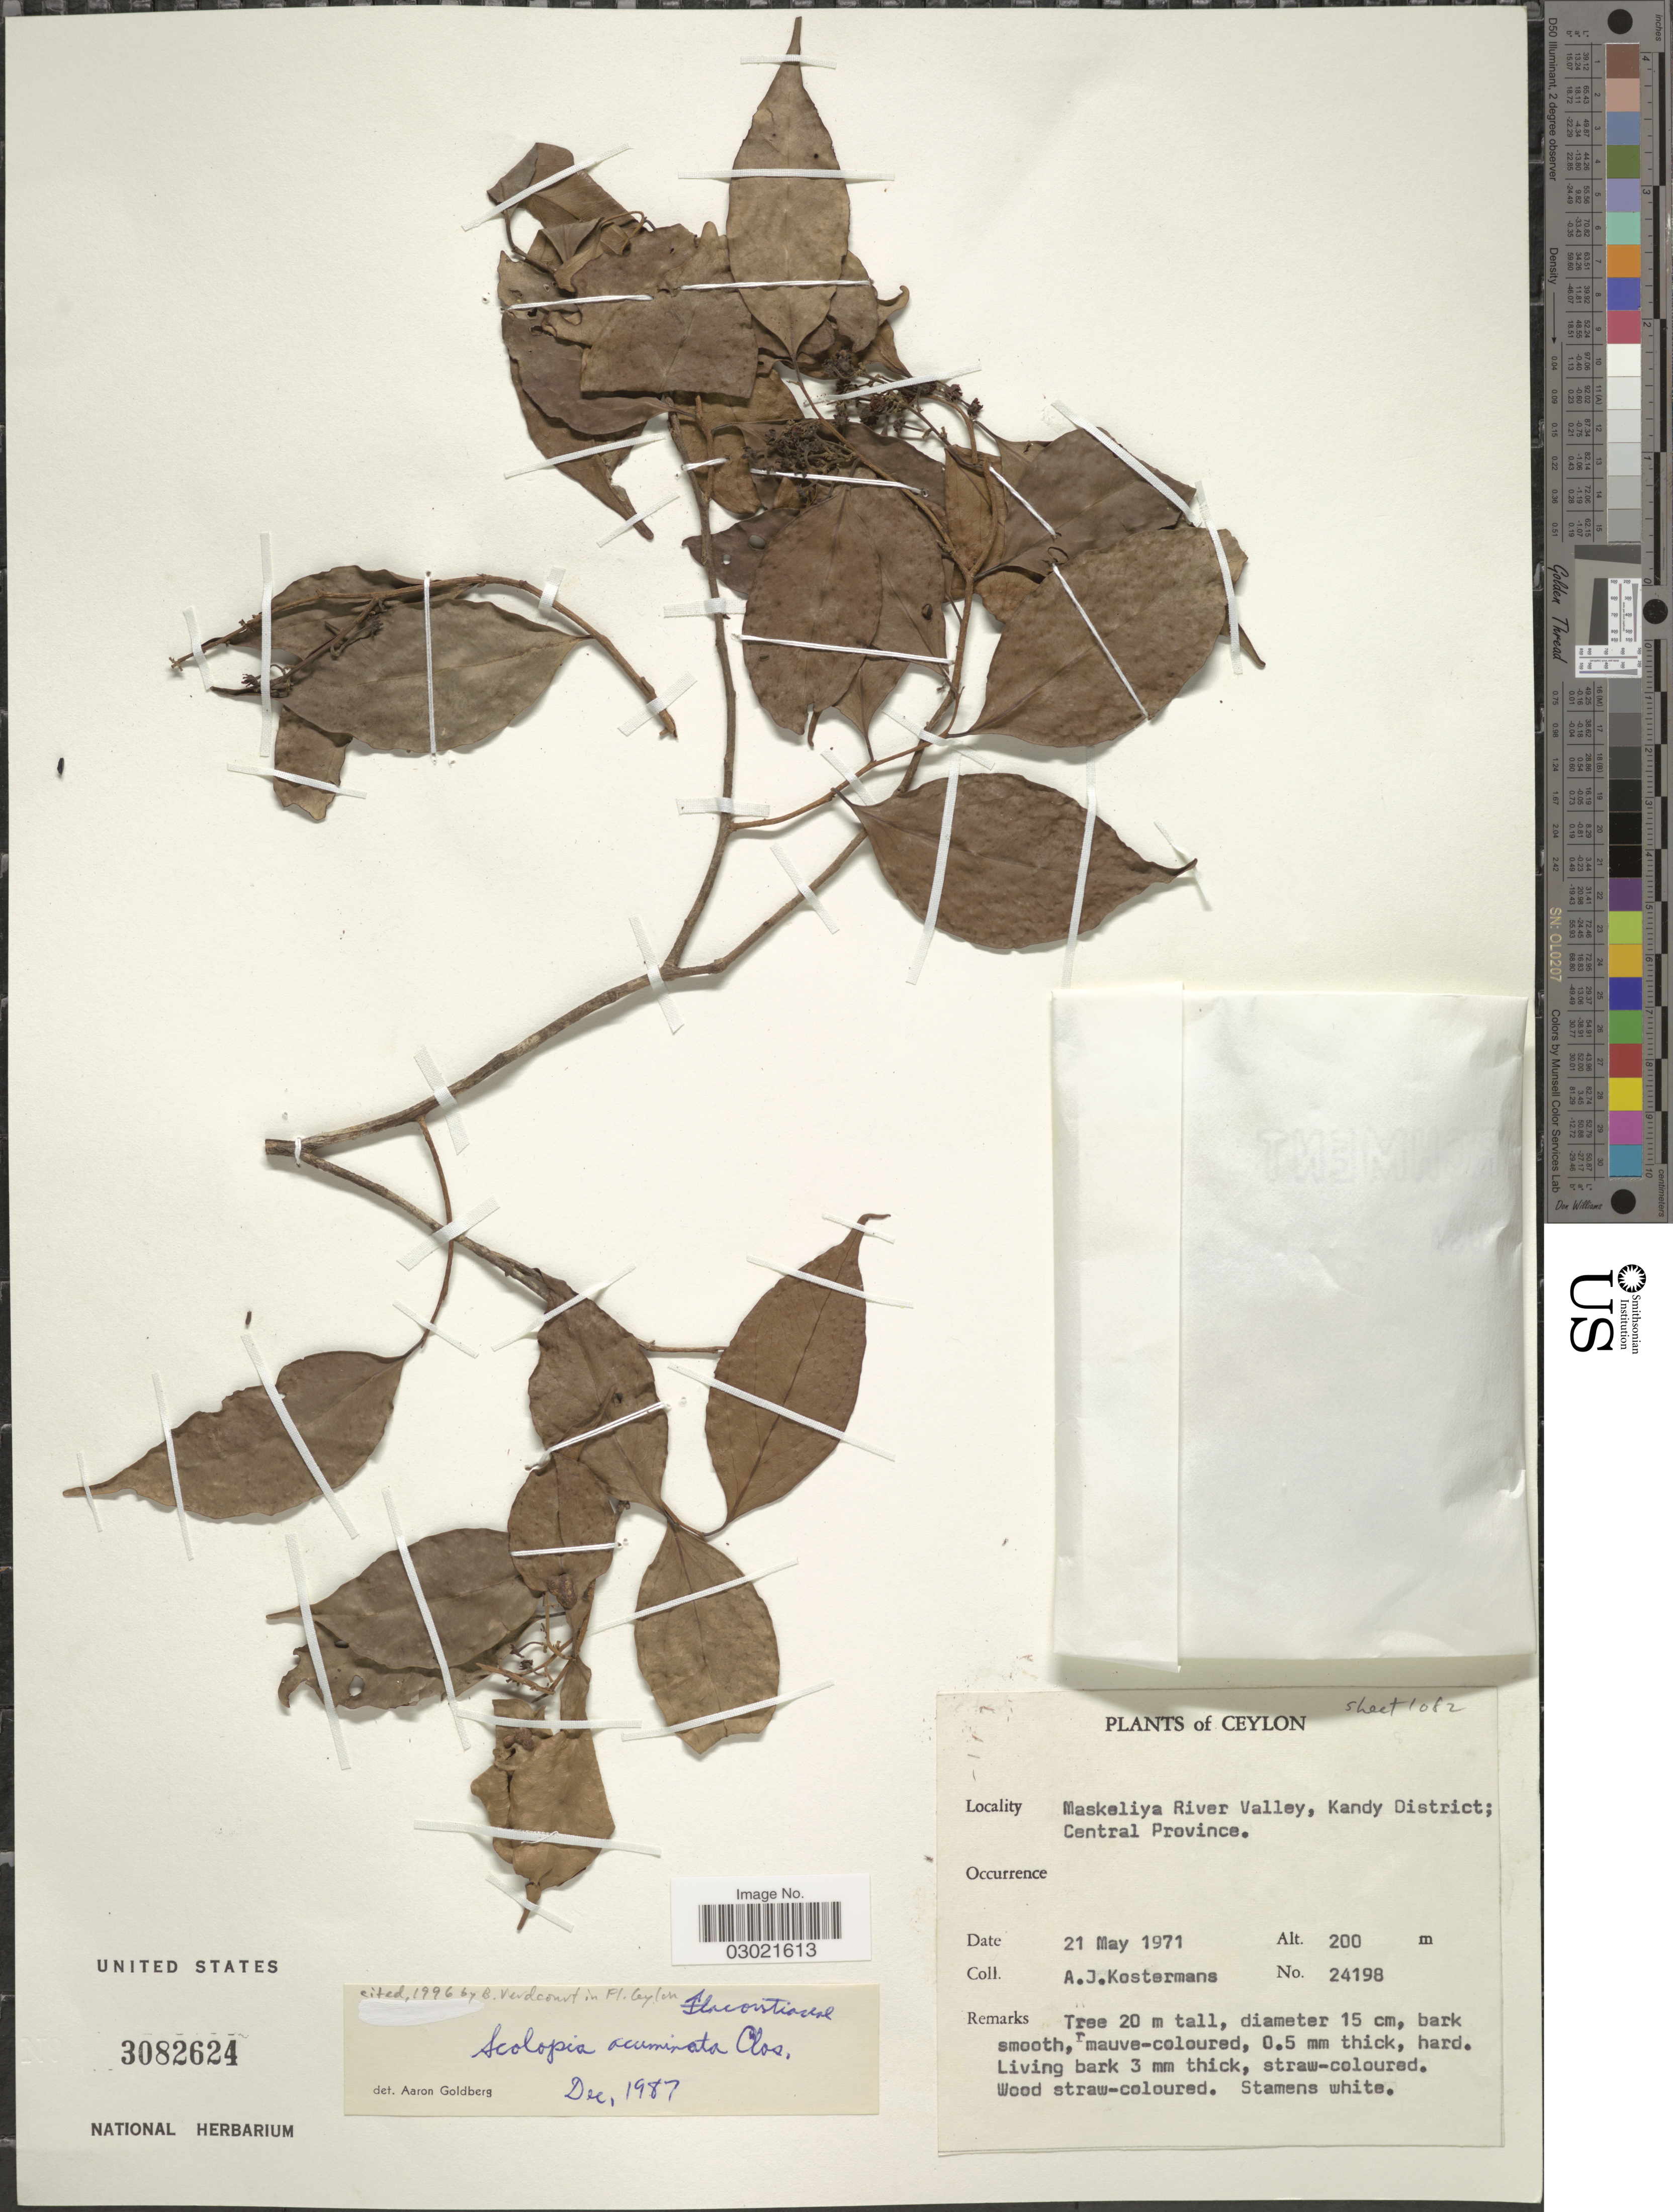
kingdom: Plantae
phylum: Tracheophyta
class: Magnoliopsida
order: Malpighiales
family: Salicaceae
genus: Scolopia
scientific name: Scolopia acuminata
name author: Clos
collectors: A. J. G. Kostermans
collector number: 24198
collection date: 1971-05-21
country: Sri Lanka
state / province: Central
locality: Ceylon. Maskeliya River Valley, Kandy District; Central Province.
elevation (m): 200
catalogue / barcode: US 3082624